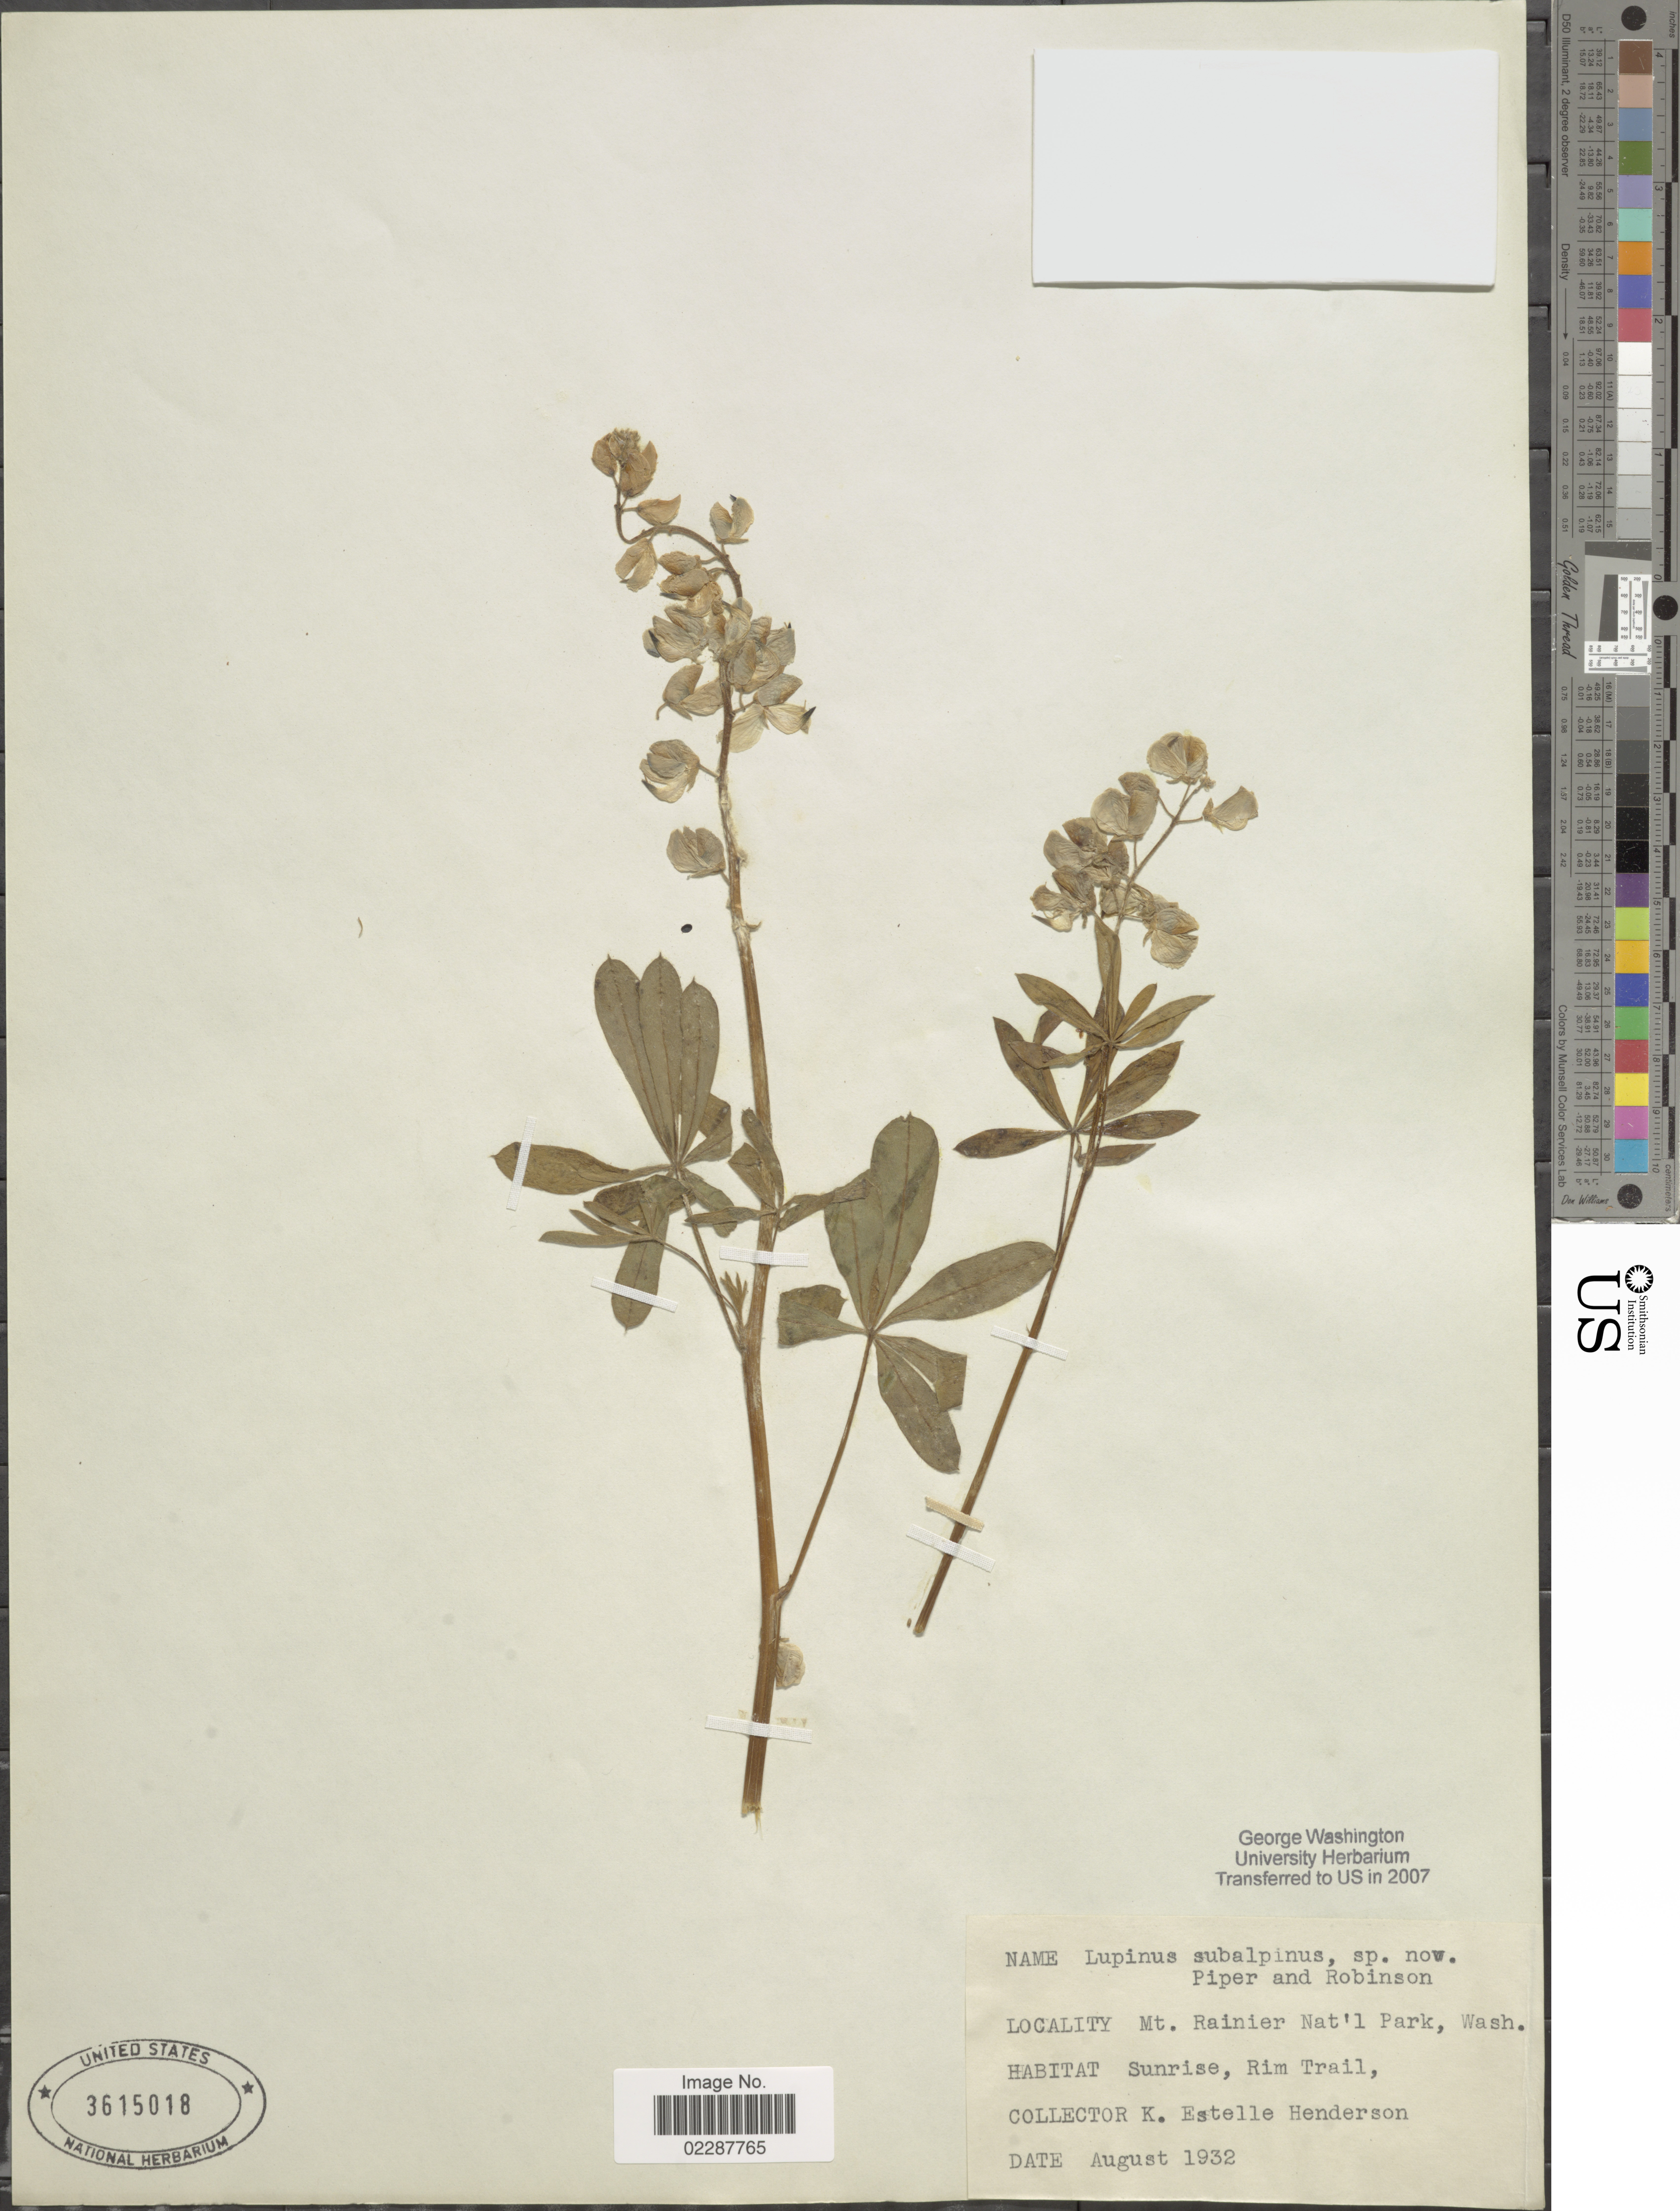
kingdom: Plantae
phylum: Tracheophyta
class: Magnoliopsida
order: Fabales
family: Fabaceae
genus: Lupinus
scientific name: Lupinus subalpinus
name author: Piper & B.L. Rob.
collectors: K. Henderson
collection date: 1932-08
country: United States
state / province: Washington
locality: Mt. Rainier Nat'l Park, Wash., Sunrise, Rim Trail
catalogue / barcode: US 3615018